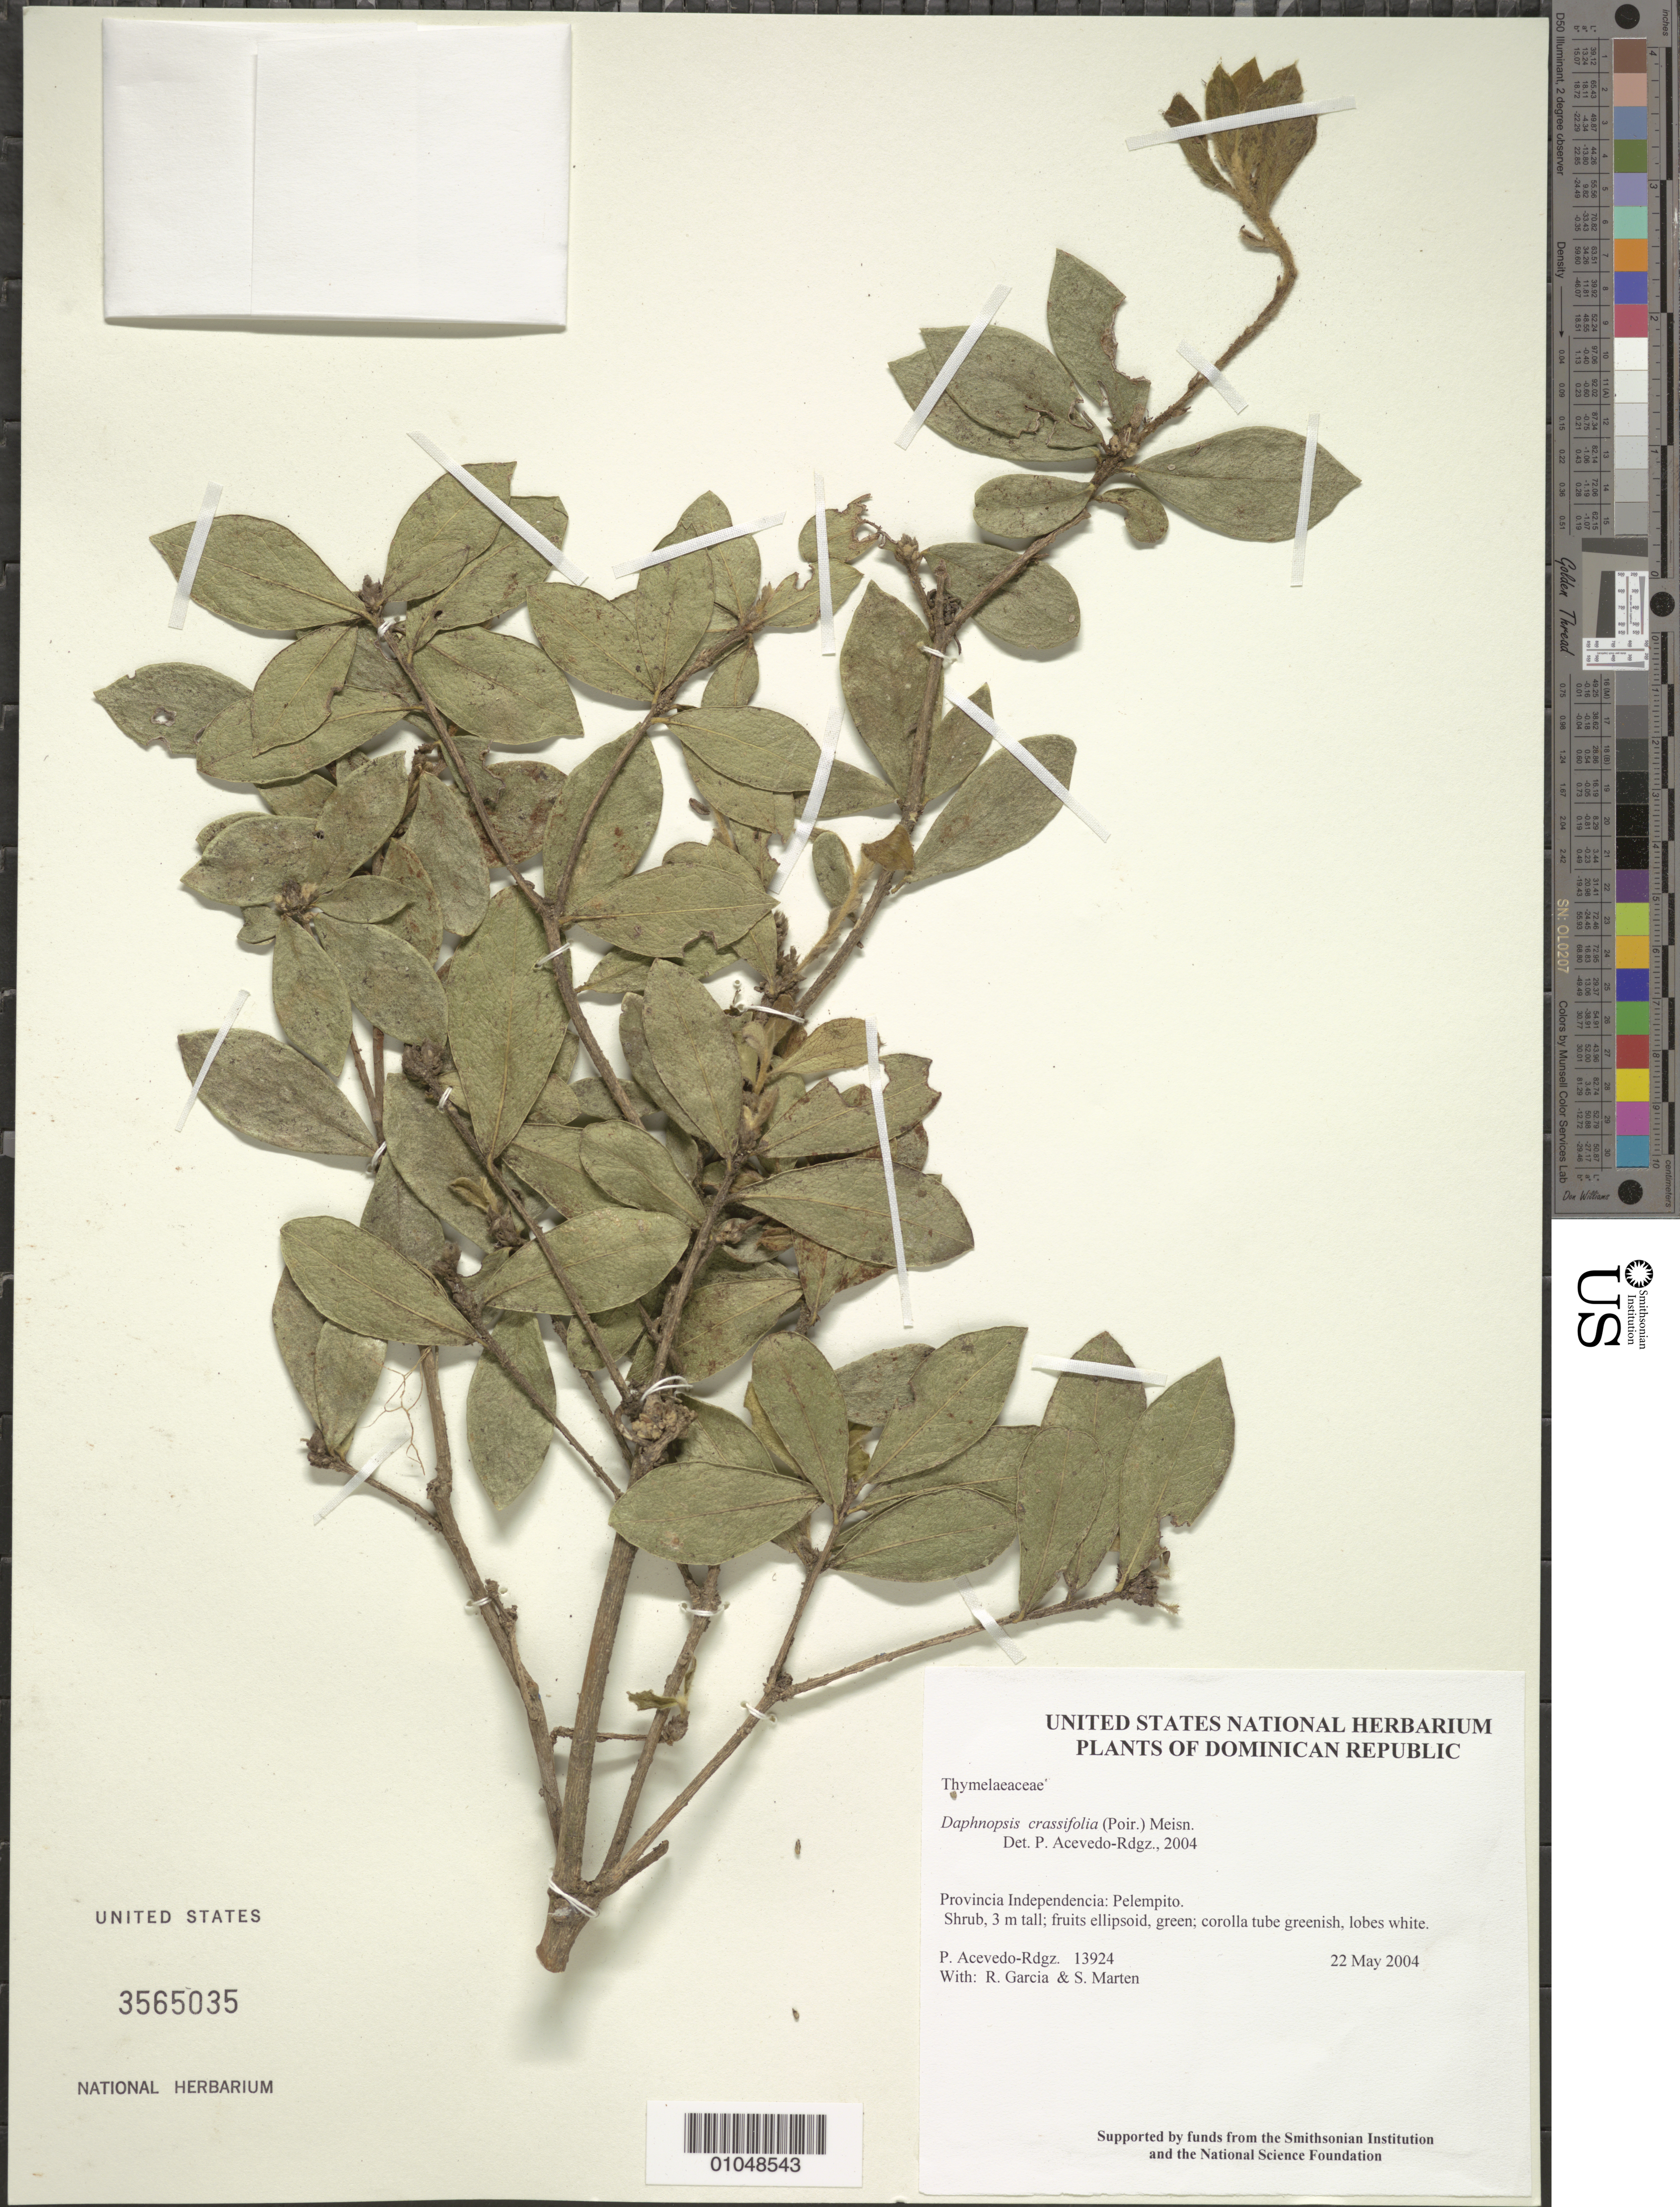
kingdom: Plantae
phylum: Tracheophyta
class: Magnoliopsida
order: Malvales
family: Thymelaeaceae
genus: Daphnopsis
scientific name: Daphnopsis crassifolia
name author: (Poir.) Meisn.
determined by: Acevedo-Rodríguez, P., (BOT), Smithsonian Institution - National Museum of Natural History (UNITED STATES)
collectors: P. Acevedo-Rodr., R. G. García & S. Marten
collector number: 13924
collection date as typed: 22 May 2004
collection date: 2004-05-22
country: Dominican Republic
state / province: Independencia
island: Hispaniola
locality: Pelempito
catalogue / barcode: US 3565036